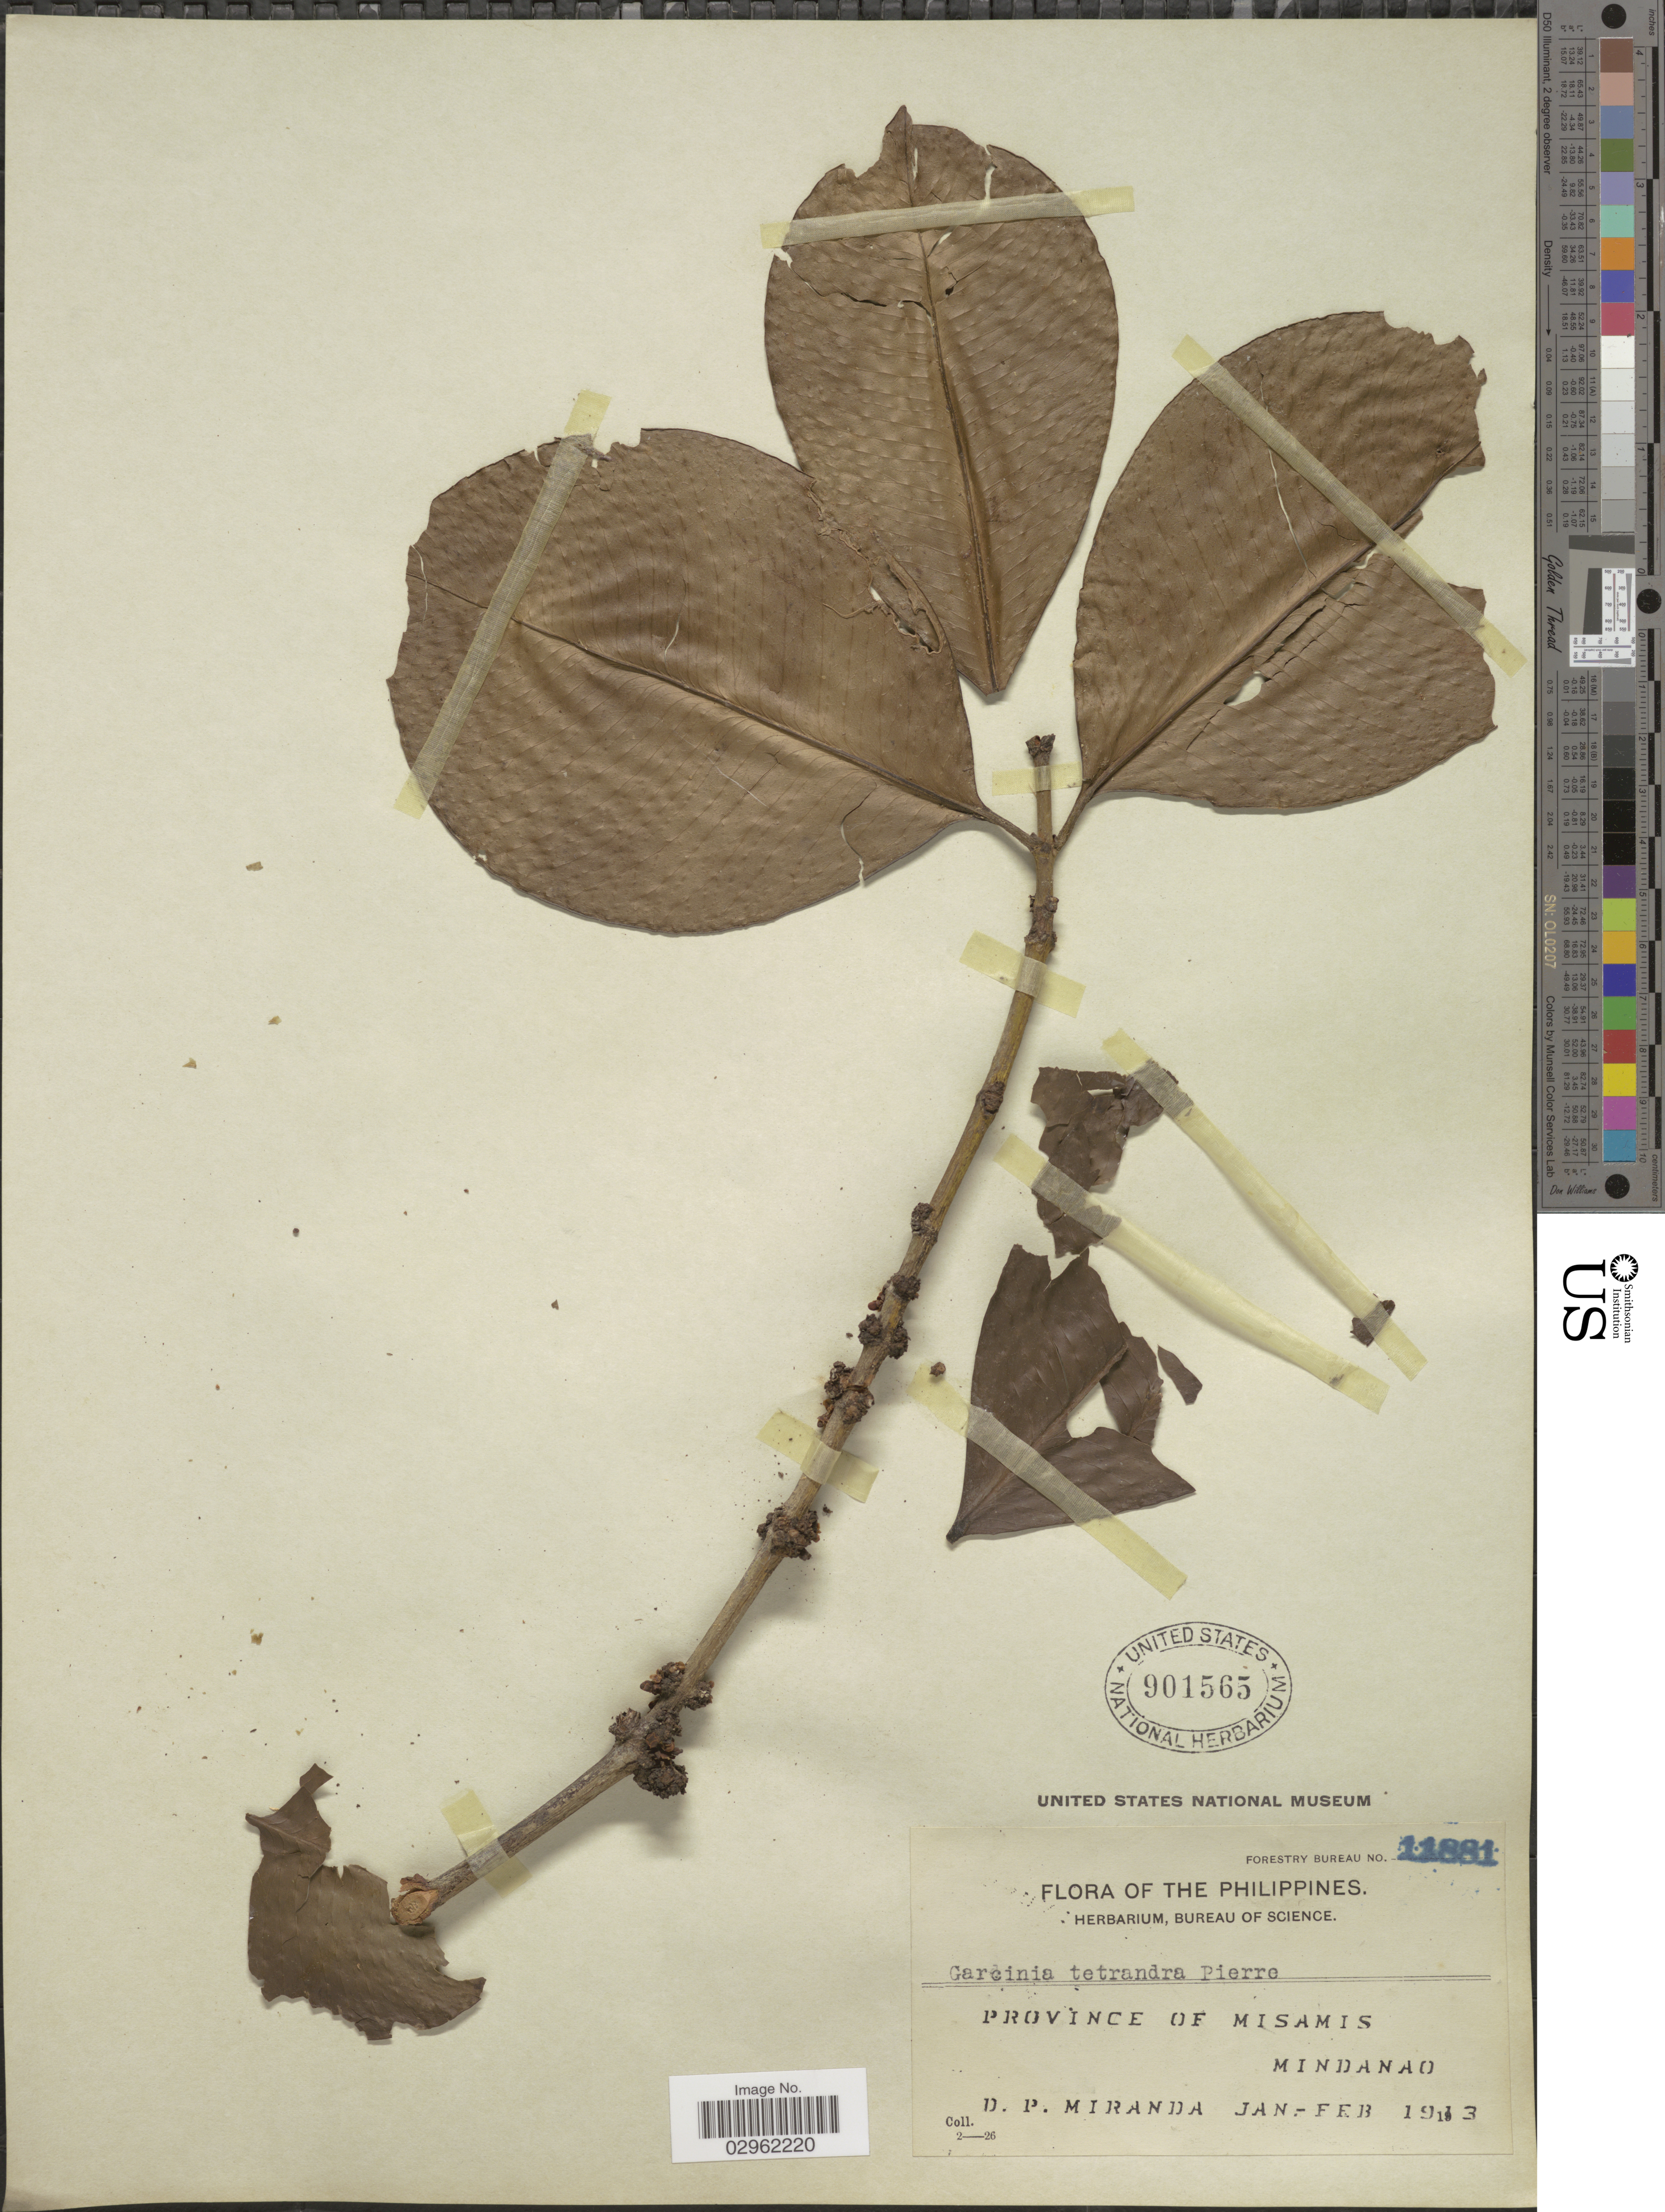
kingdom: Plantae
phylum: Tracheophyta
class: Magnoliopsida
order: Malpighiales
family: Clusiaceae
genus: Garcinia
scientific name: Garcinia tetrandra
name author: Pierre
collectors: D. P. Miranda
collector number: Forestry Bureau 11881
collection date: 1913-01/1913-02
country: Philippines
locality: Province of Misamis, Mindanao.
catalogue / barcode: US 901565